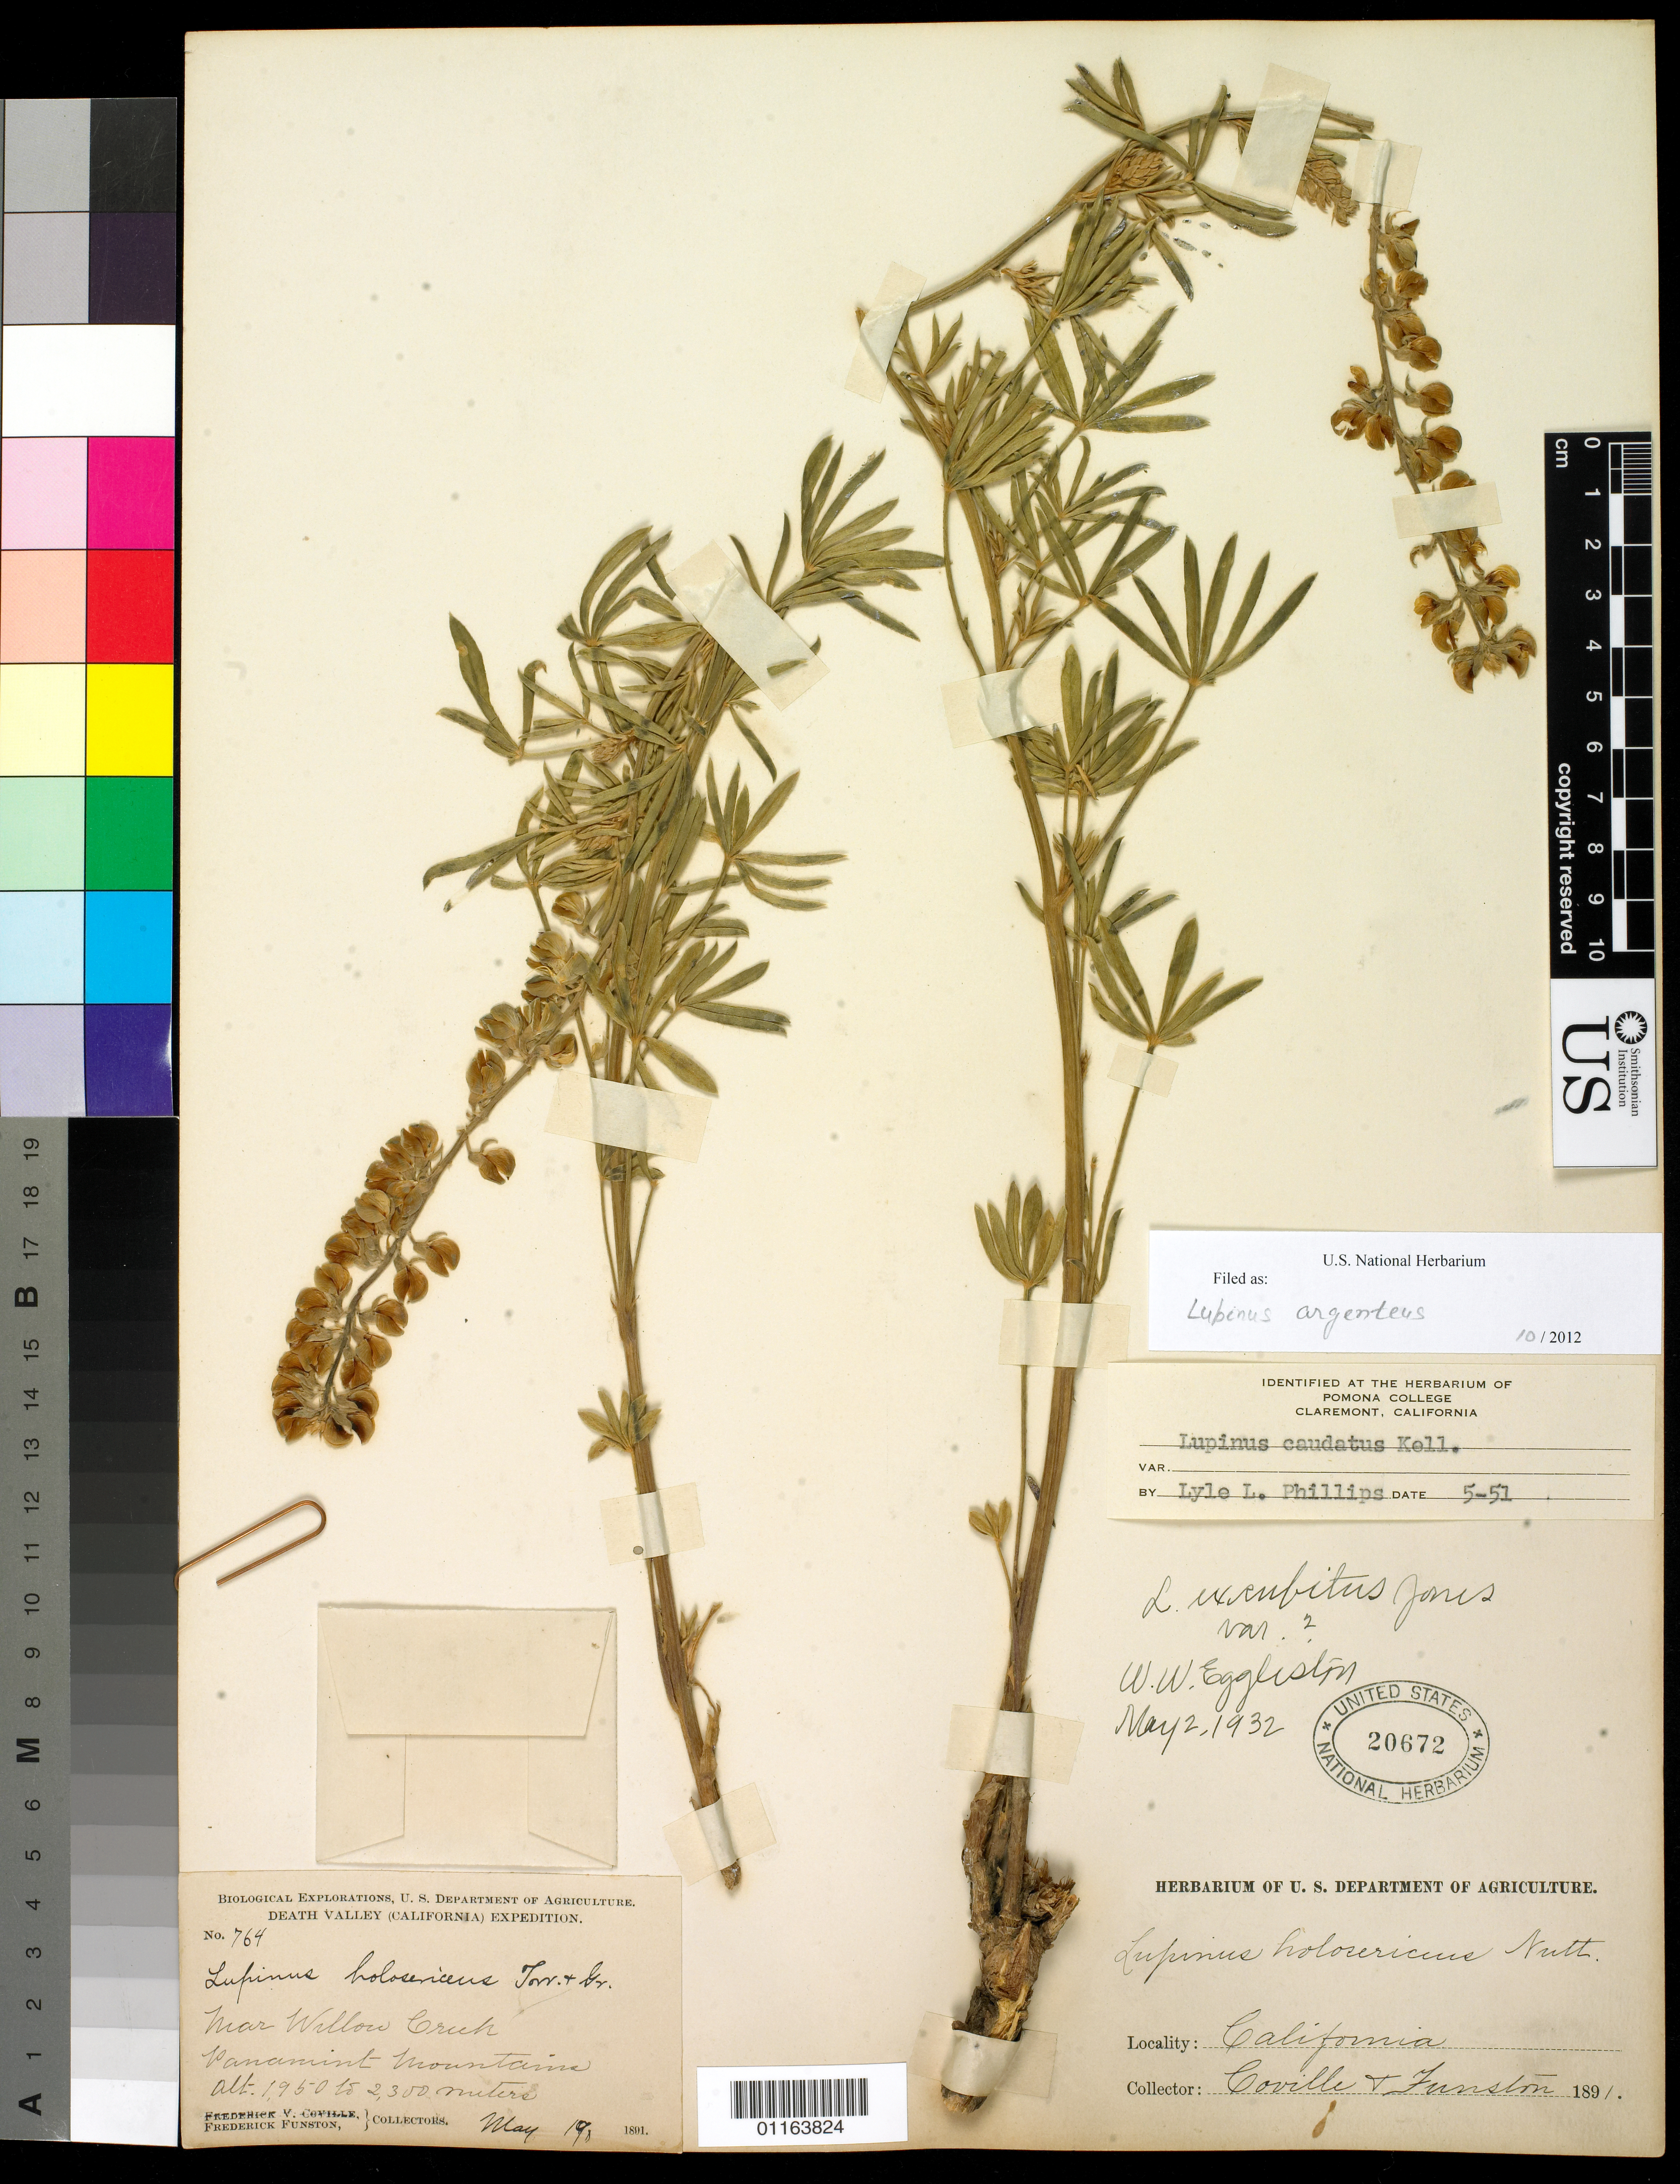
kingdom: Plantae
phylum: Tracheophyta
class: Magnoliopsida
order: Fabales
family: Fabaceae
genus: Lupinus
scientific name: Lupinus caudatus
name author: Kellogg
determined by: Phillips, L. Ll.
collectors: F. V. Coville & F. Funston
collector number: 764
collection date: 1891-05-19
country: United States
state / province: California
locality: Near Willow Creek, Panamint Mts.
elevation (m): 1950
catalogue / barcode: US 20672